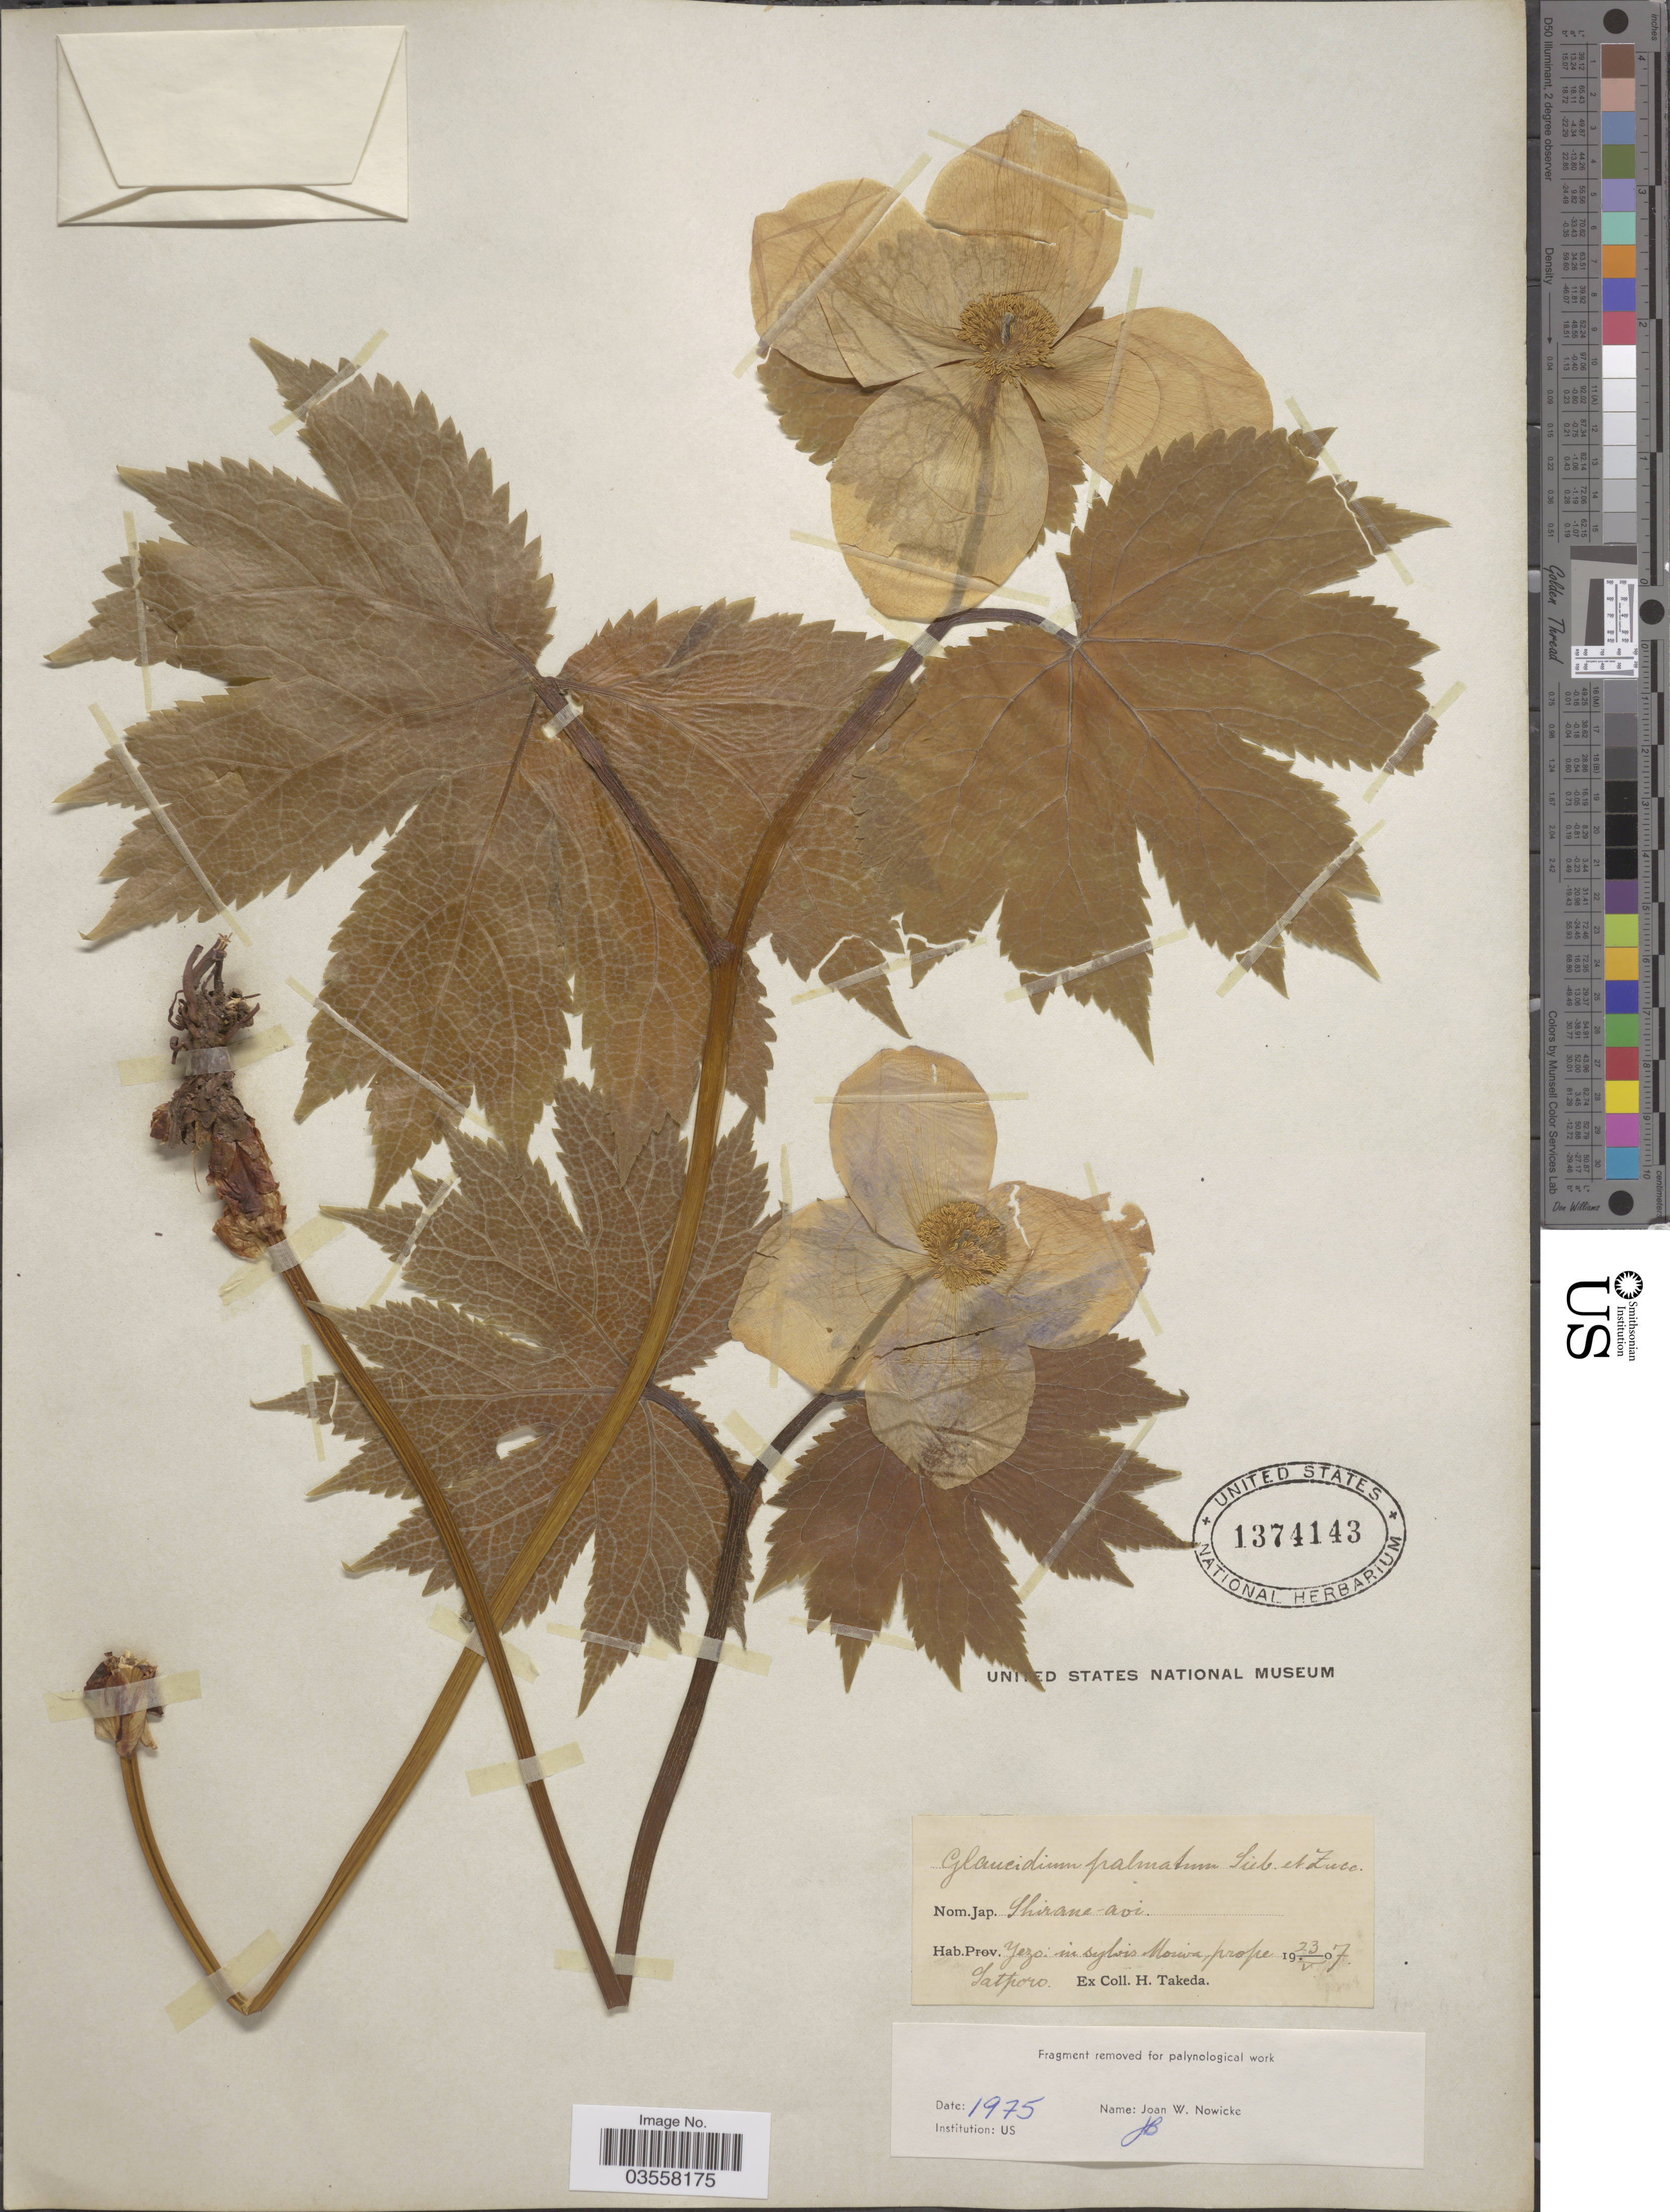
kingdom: Plantae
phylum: Tracheophyta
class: Magnoliopsida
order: Ranunculales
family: Ranunculaceae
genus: Glaucidium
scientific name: Glaucidium palmatum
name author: Siebold & Zucc.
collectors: H. Takeda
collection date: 1907-05-23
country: Japan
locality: Yezo: in sylvis Moiwa, prope Sapporo.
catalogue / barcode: US 1374143